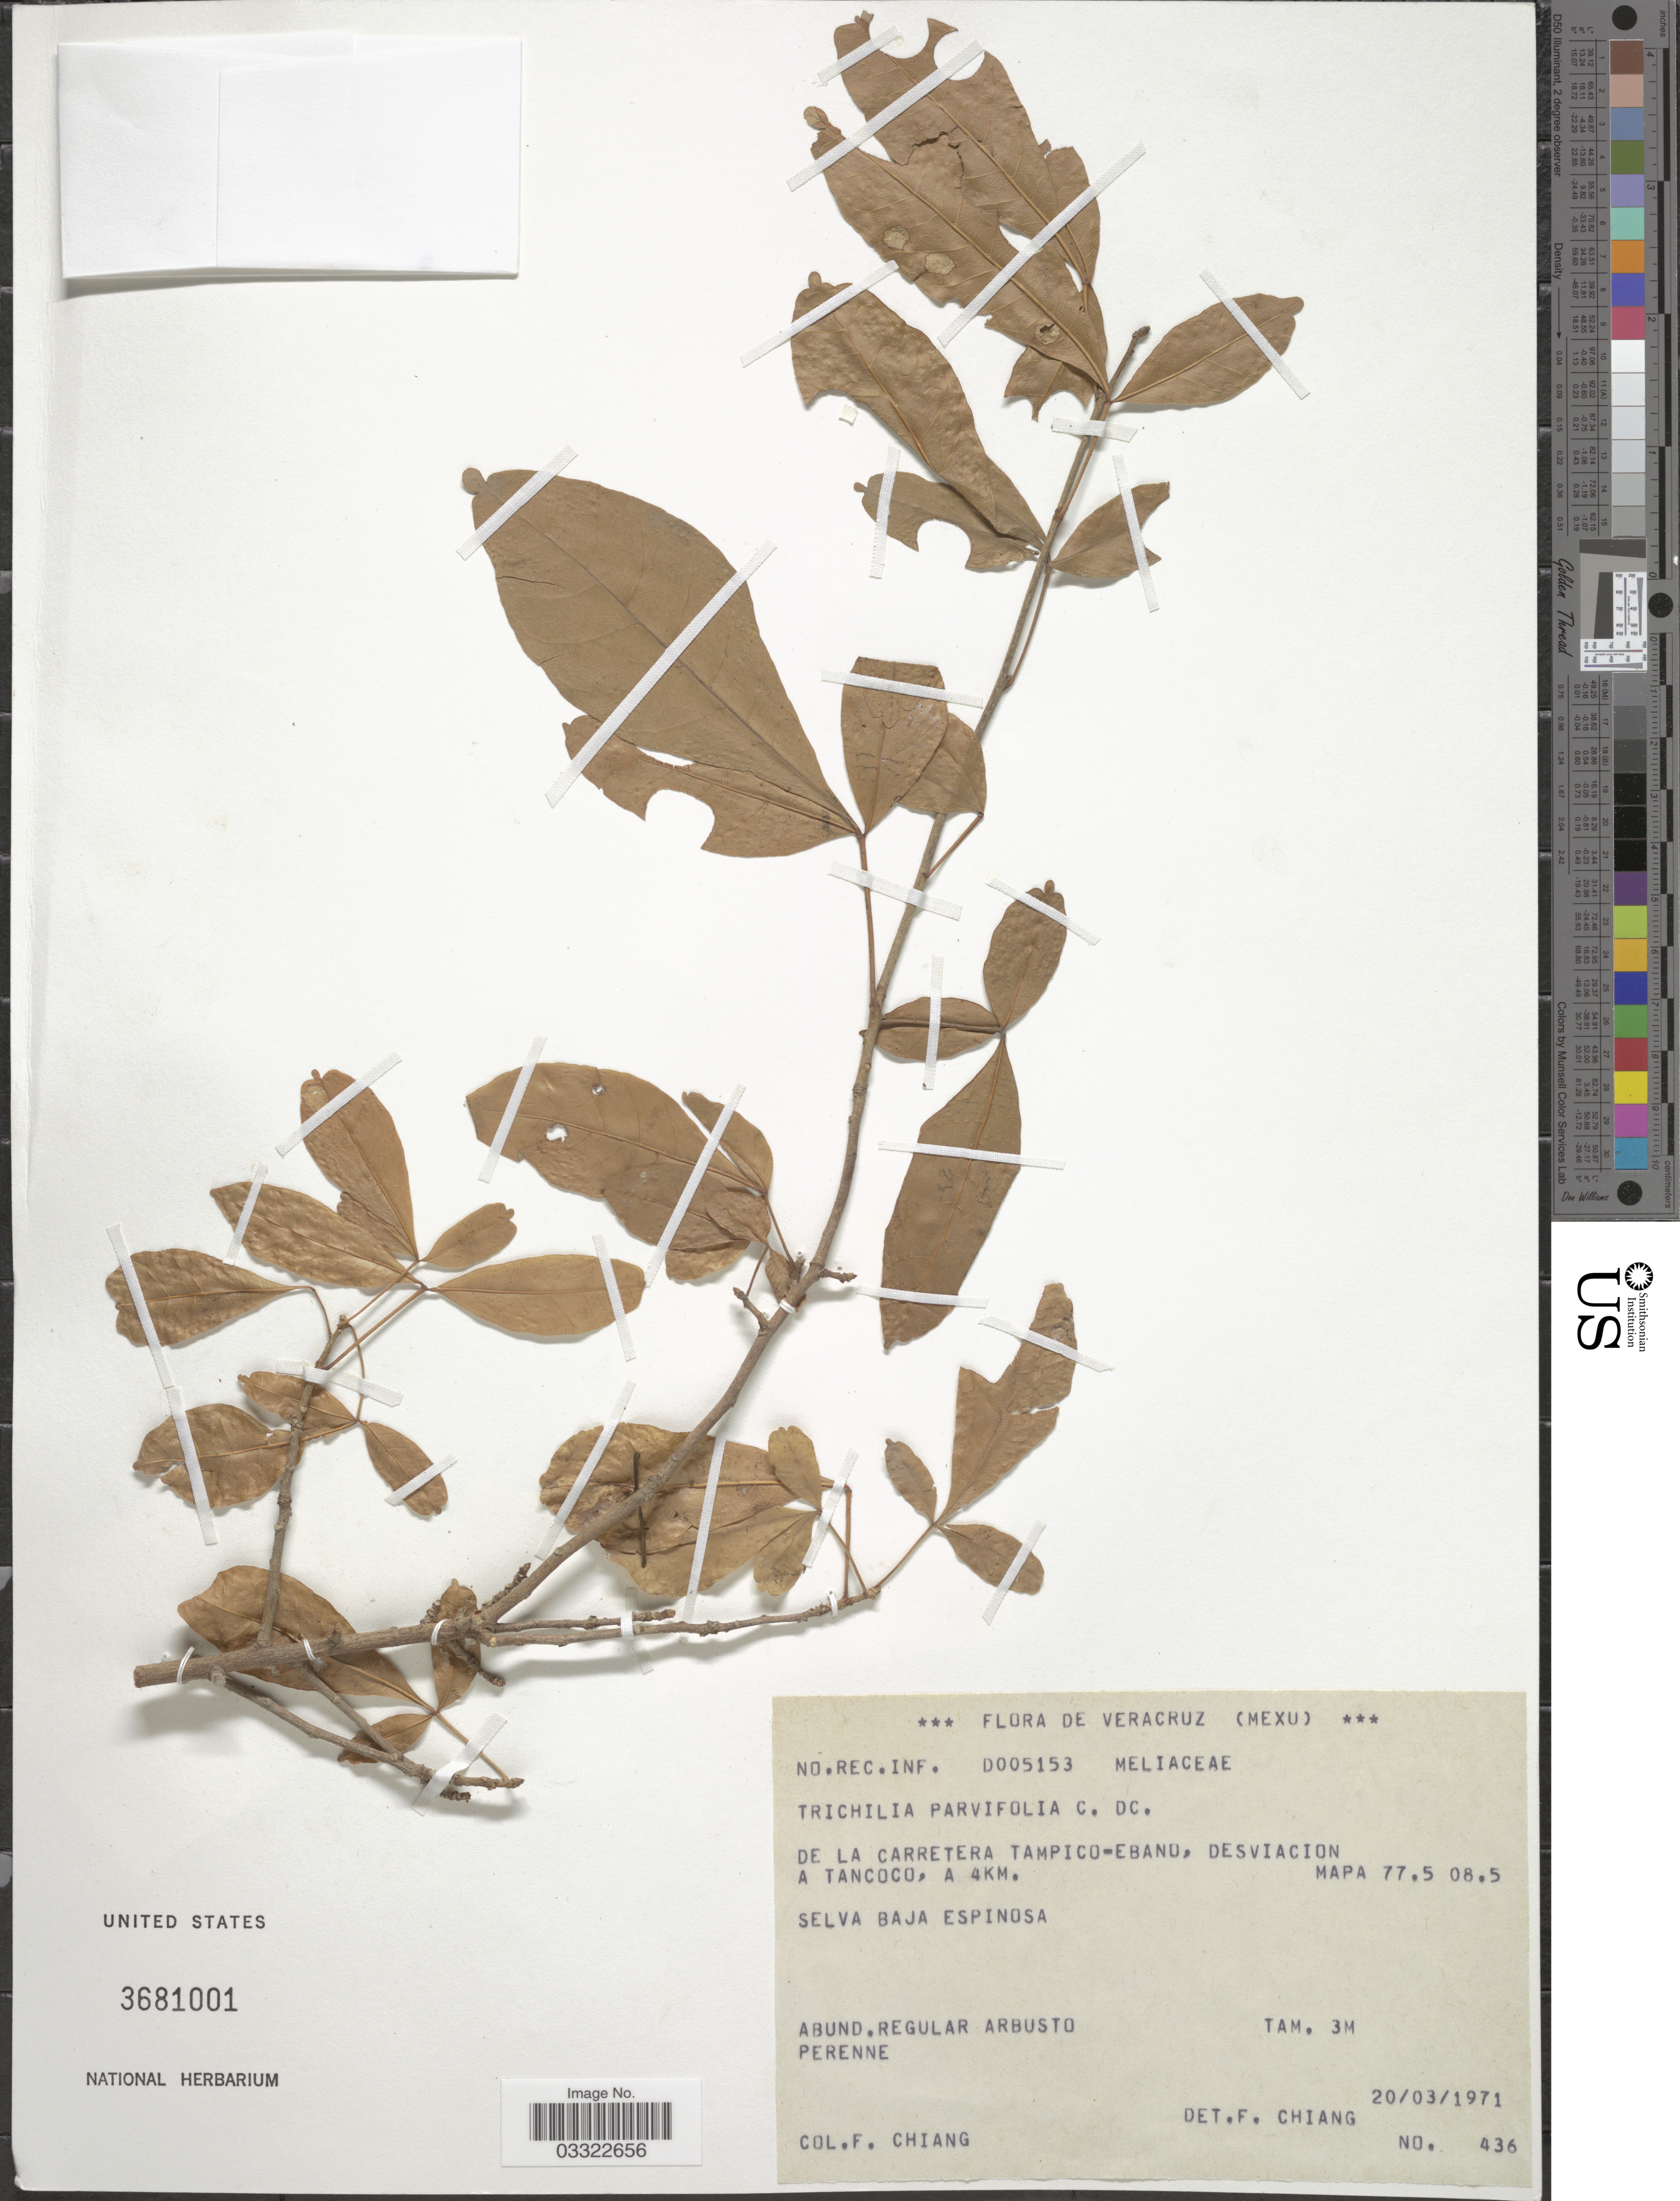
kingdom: Plantae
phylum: Tracheophyta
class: Magnoliopsida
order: Sapindales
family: Meliaceae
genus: Trichilia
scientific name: Trichilia parvifolia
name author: C. DC.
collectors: F. Chiang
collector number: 436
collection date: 1971-03-20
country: Mexico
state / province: Veracruz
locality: Veracruz. De La Carretera Tampico-Ebano, Desviacion A Tancoco, a 4 Km. Mapa 77.5 08.5.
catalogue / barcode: US 3681001